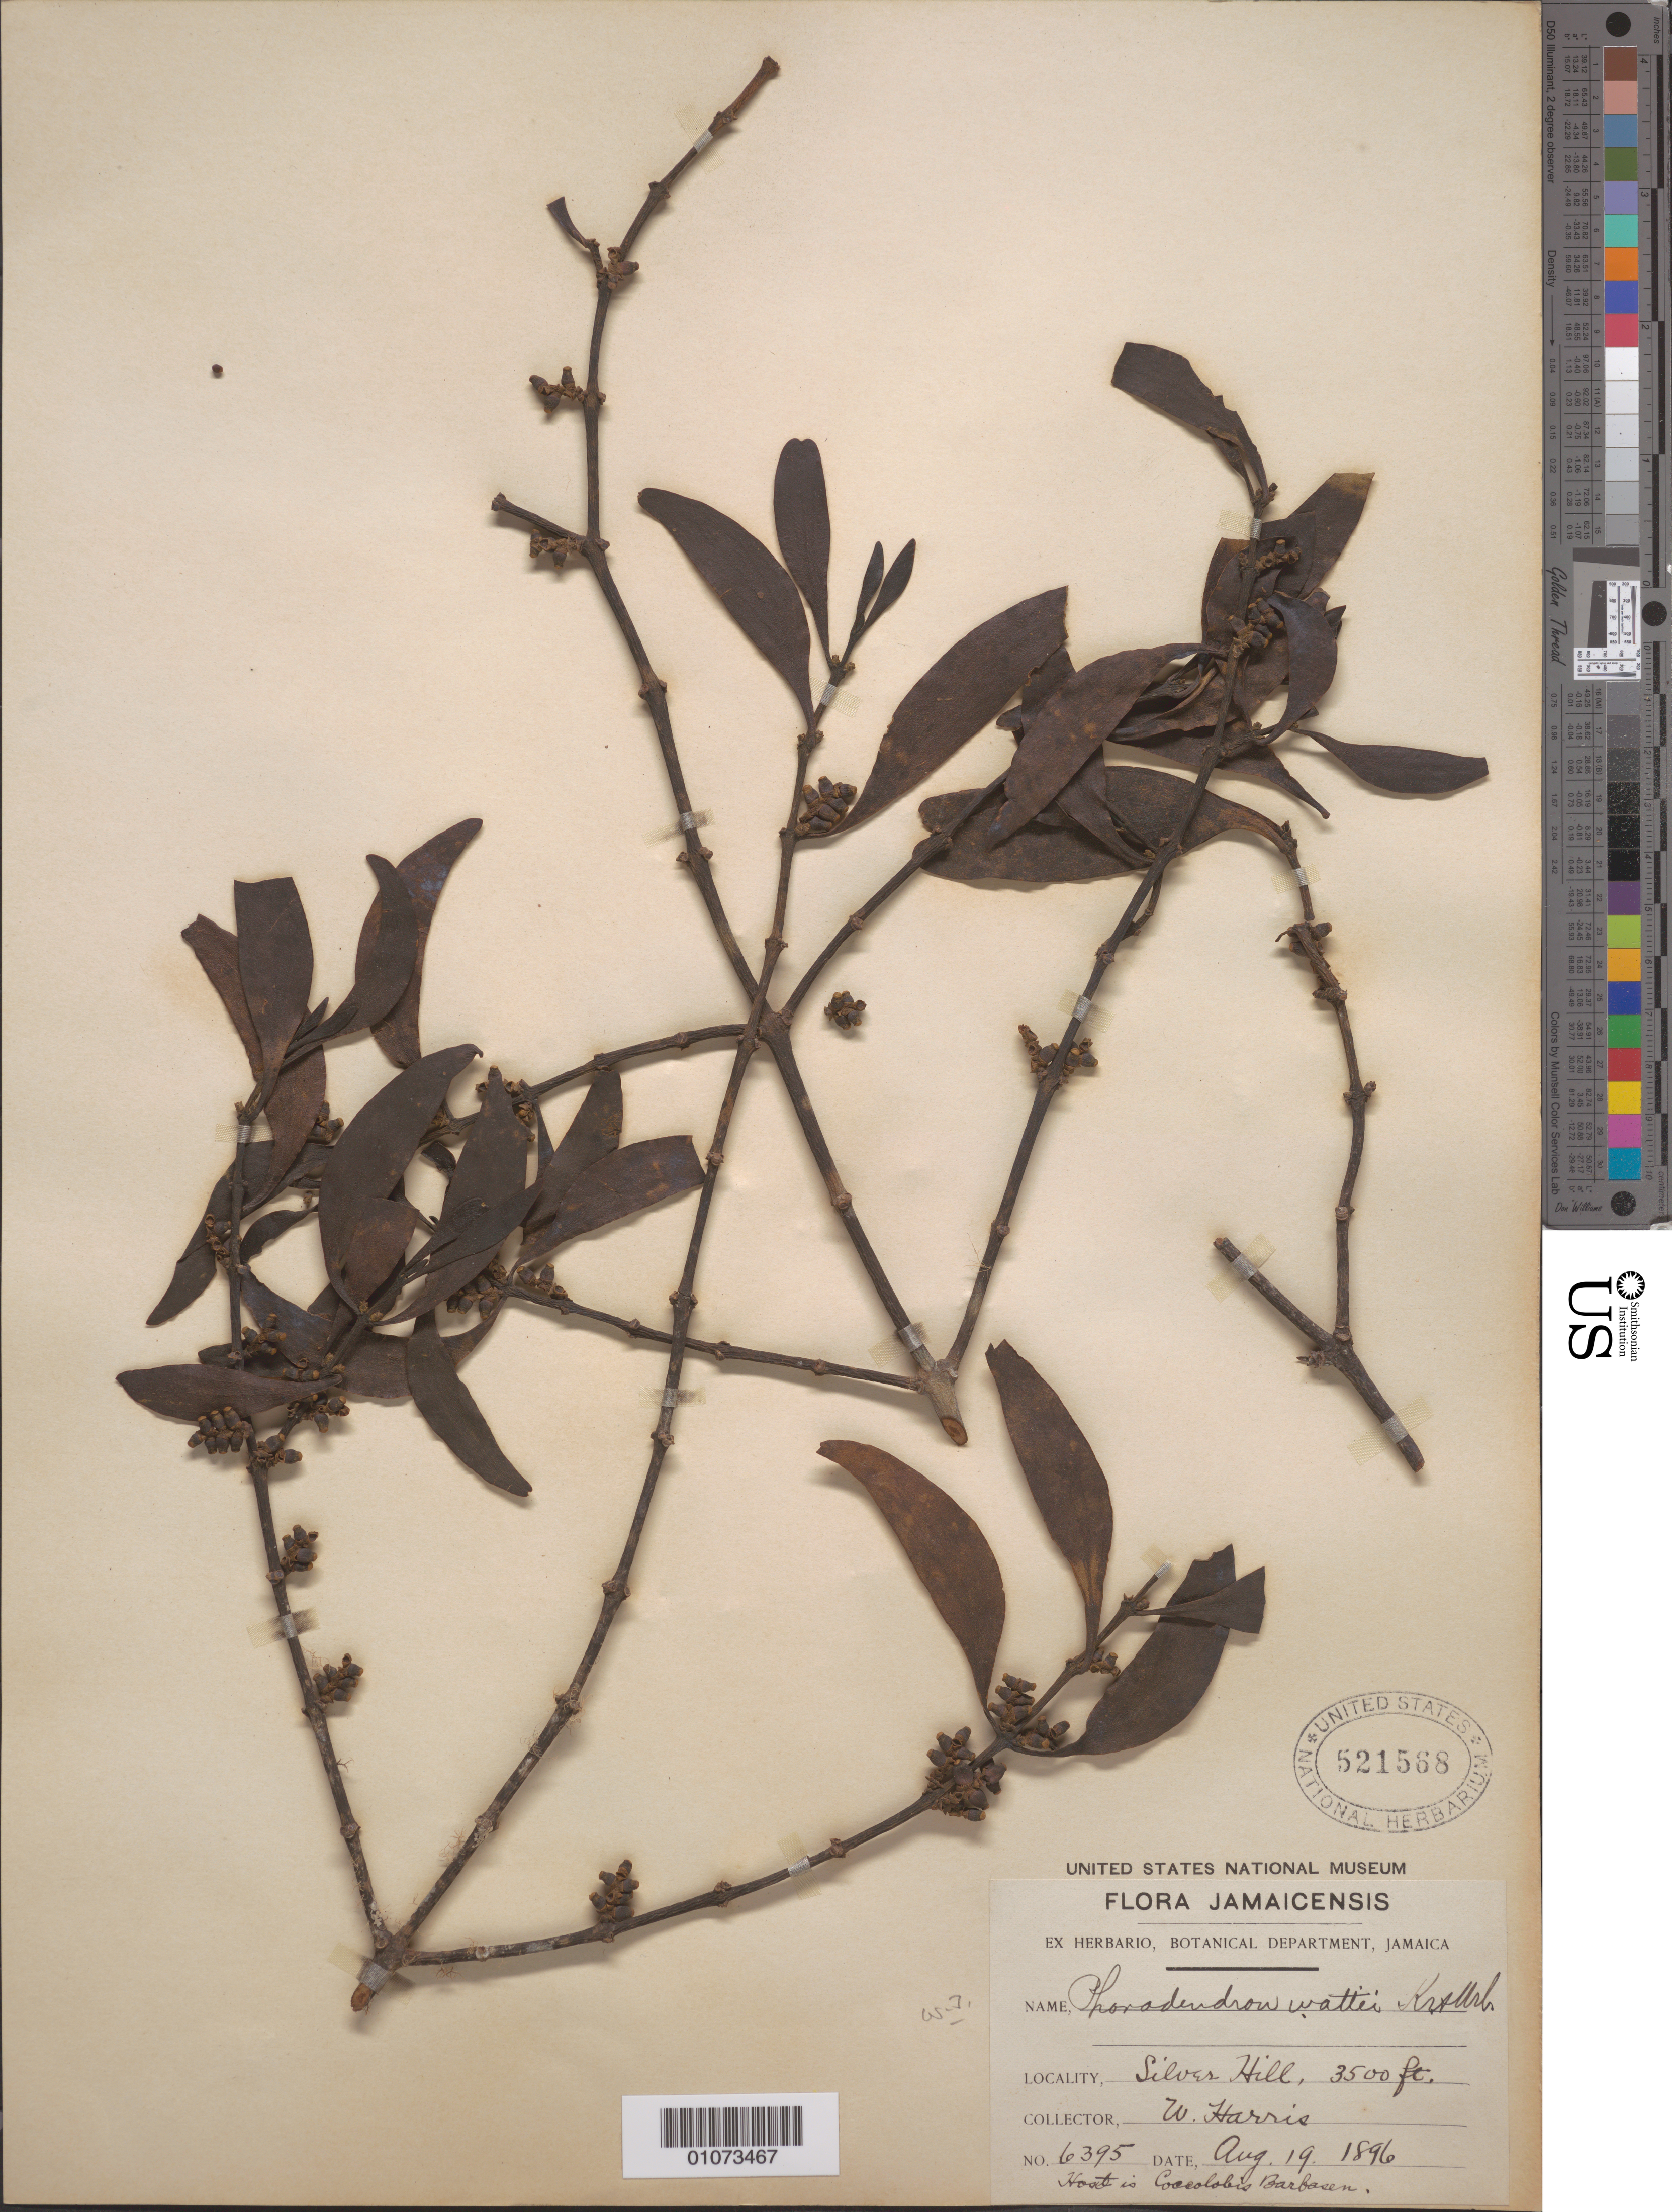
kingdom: Plantae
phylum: Tracheophyta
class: Magnoliopsida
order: Santalales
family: Viscaceae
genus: Phoradendron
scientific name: Phoradendron wattii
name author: Krug & Urb.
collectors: W. Harris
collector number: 6395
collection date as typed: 19 Aug 1896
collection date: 1896-08-19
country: Jamaica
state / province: Portland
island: Jamaica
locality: Silver HIll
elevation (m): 1067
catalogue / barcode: US 521588